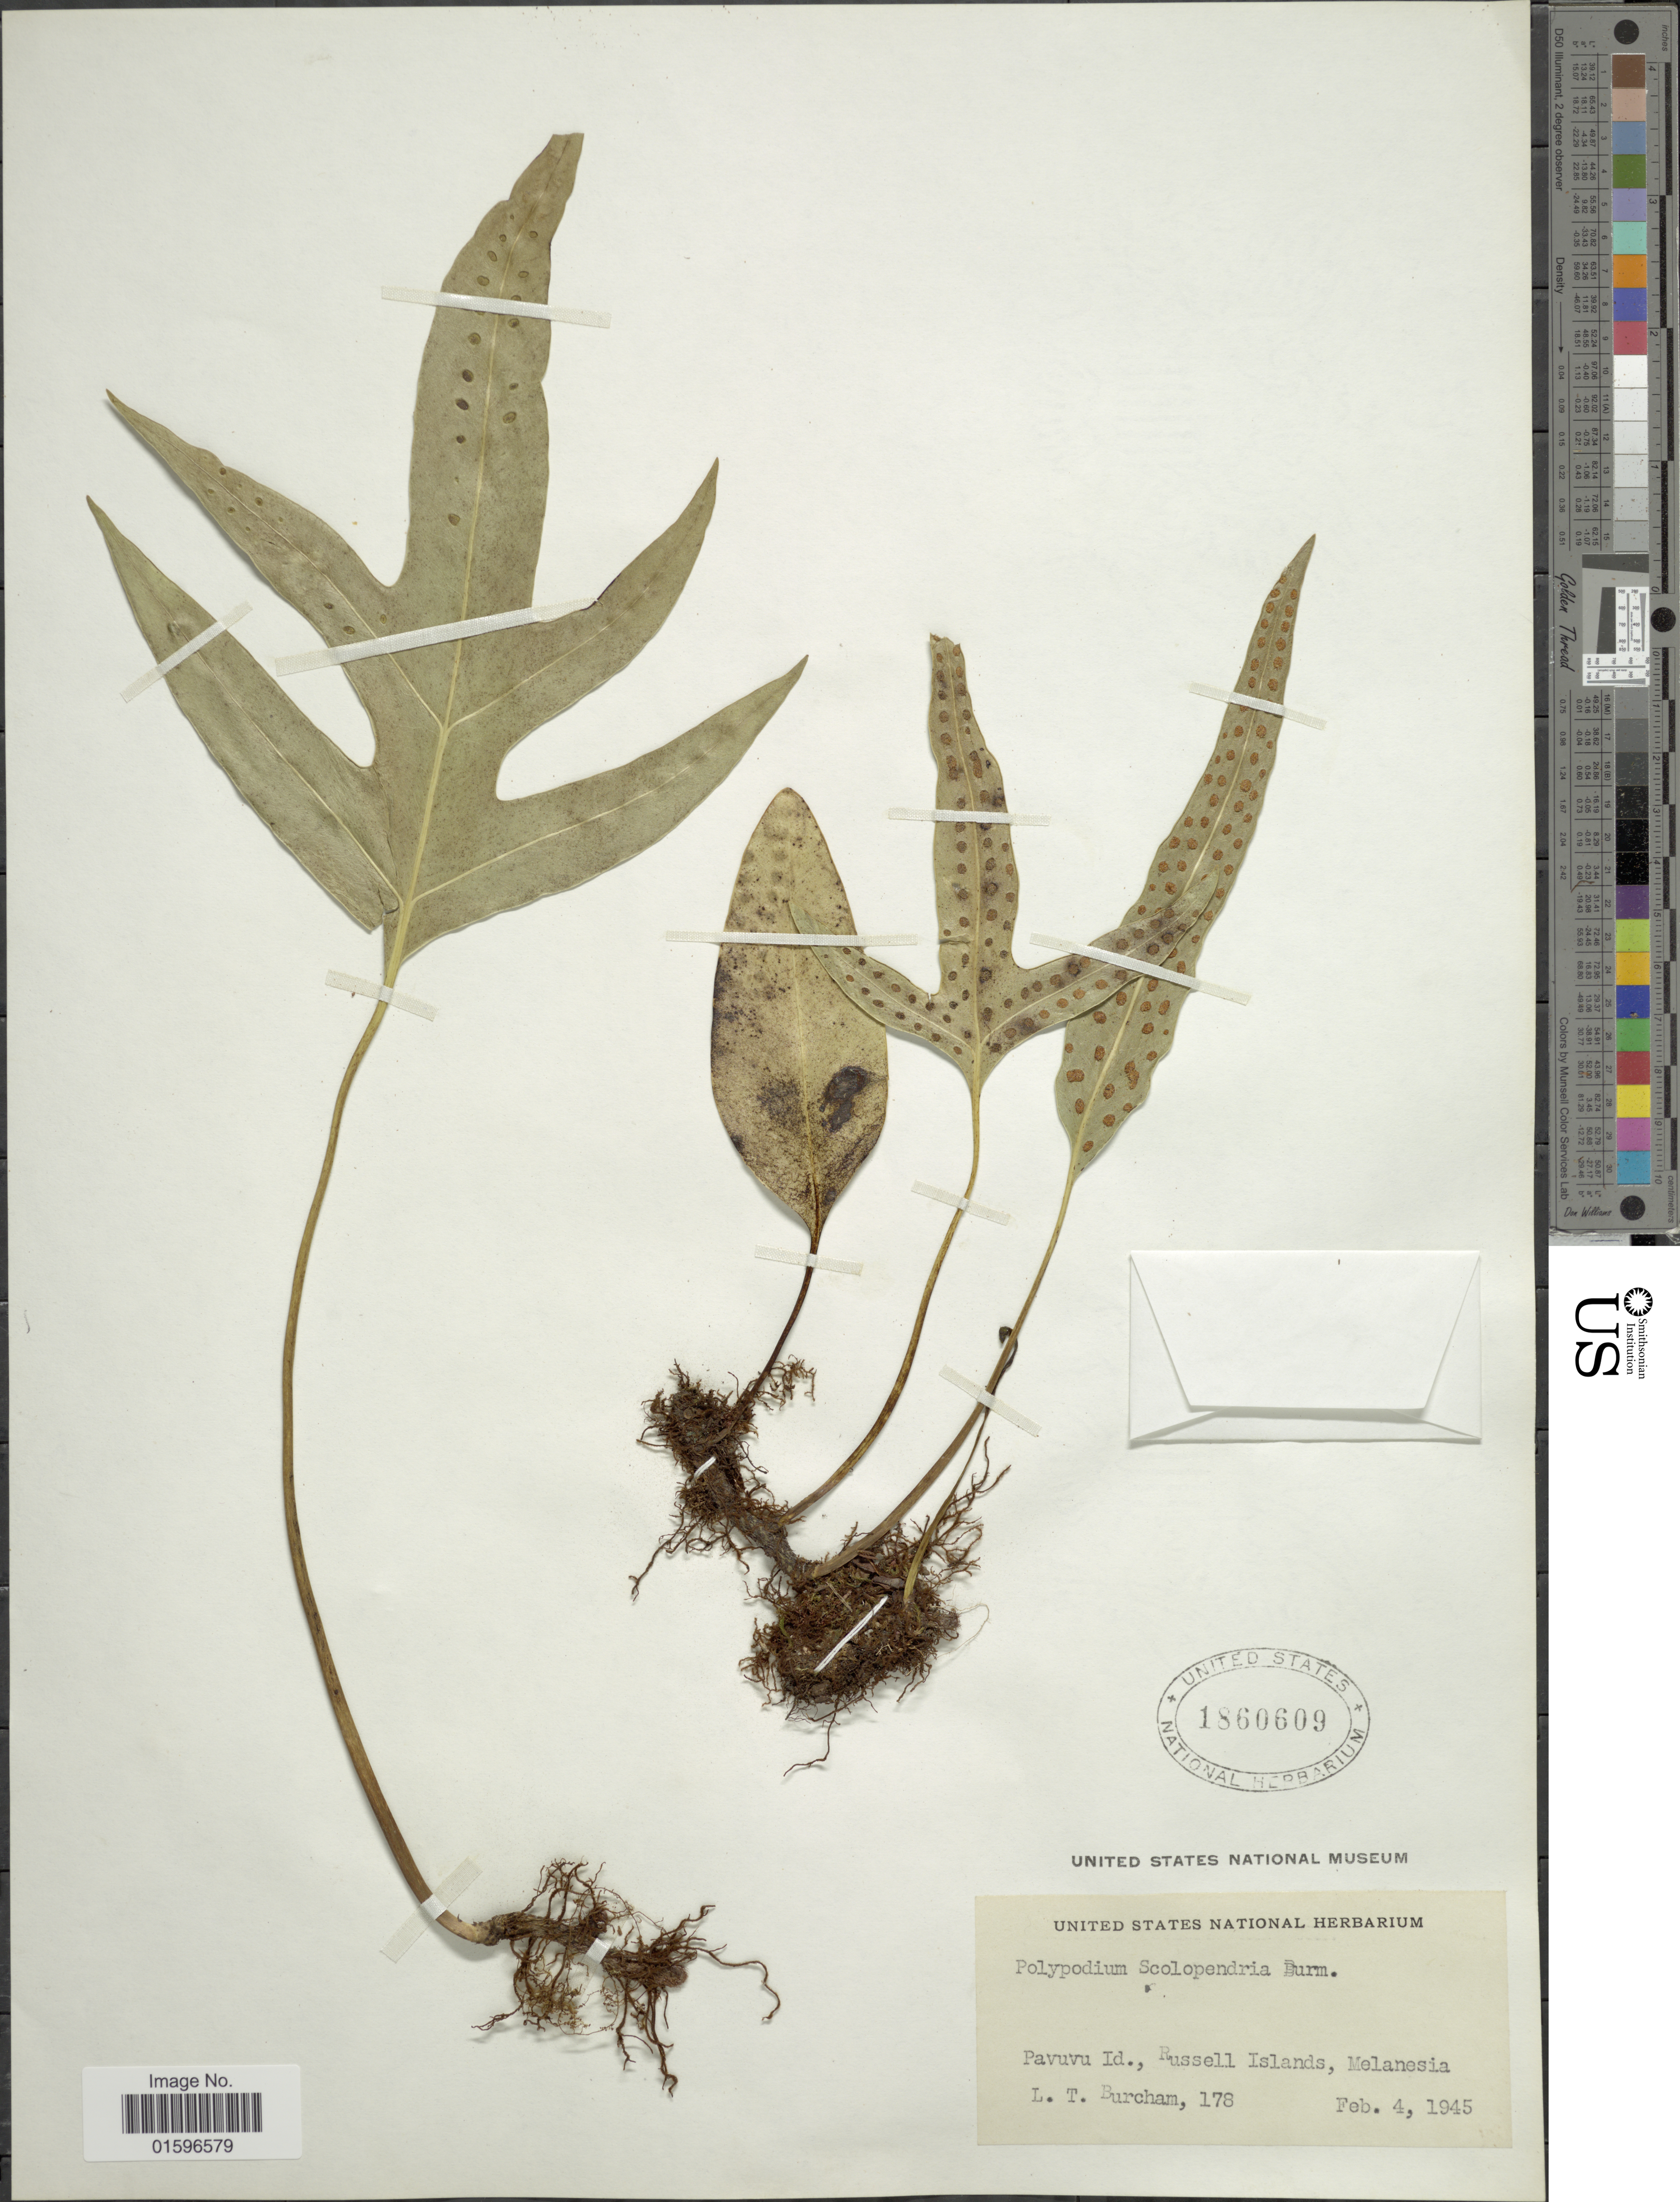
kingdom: Plantae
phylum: Tracheophyta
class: Polypodiopsida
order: Polypodiales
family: Polypodiaceae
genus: Polypodium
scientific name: Polypodium scolopendria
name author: Burm. f.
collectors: L. Burcham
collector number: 178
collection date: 1945-02-04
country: Solomon Islands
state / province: Solomon Islands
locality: Pavuvu Id., Russel Islands, Melanesia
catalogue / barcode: US 1860609